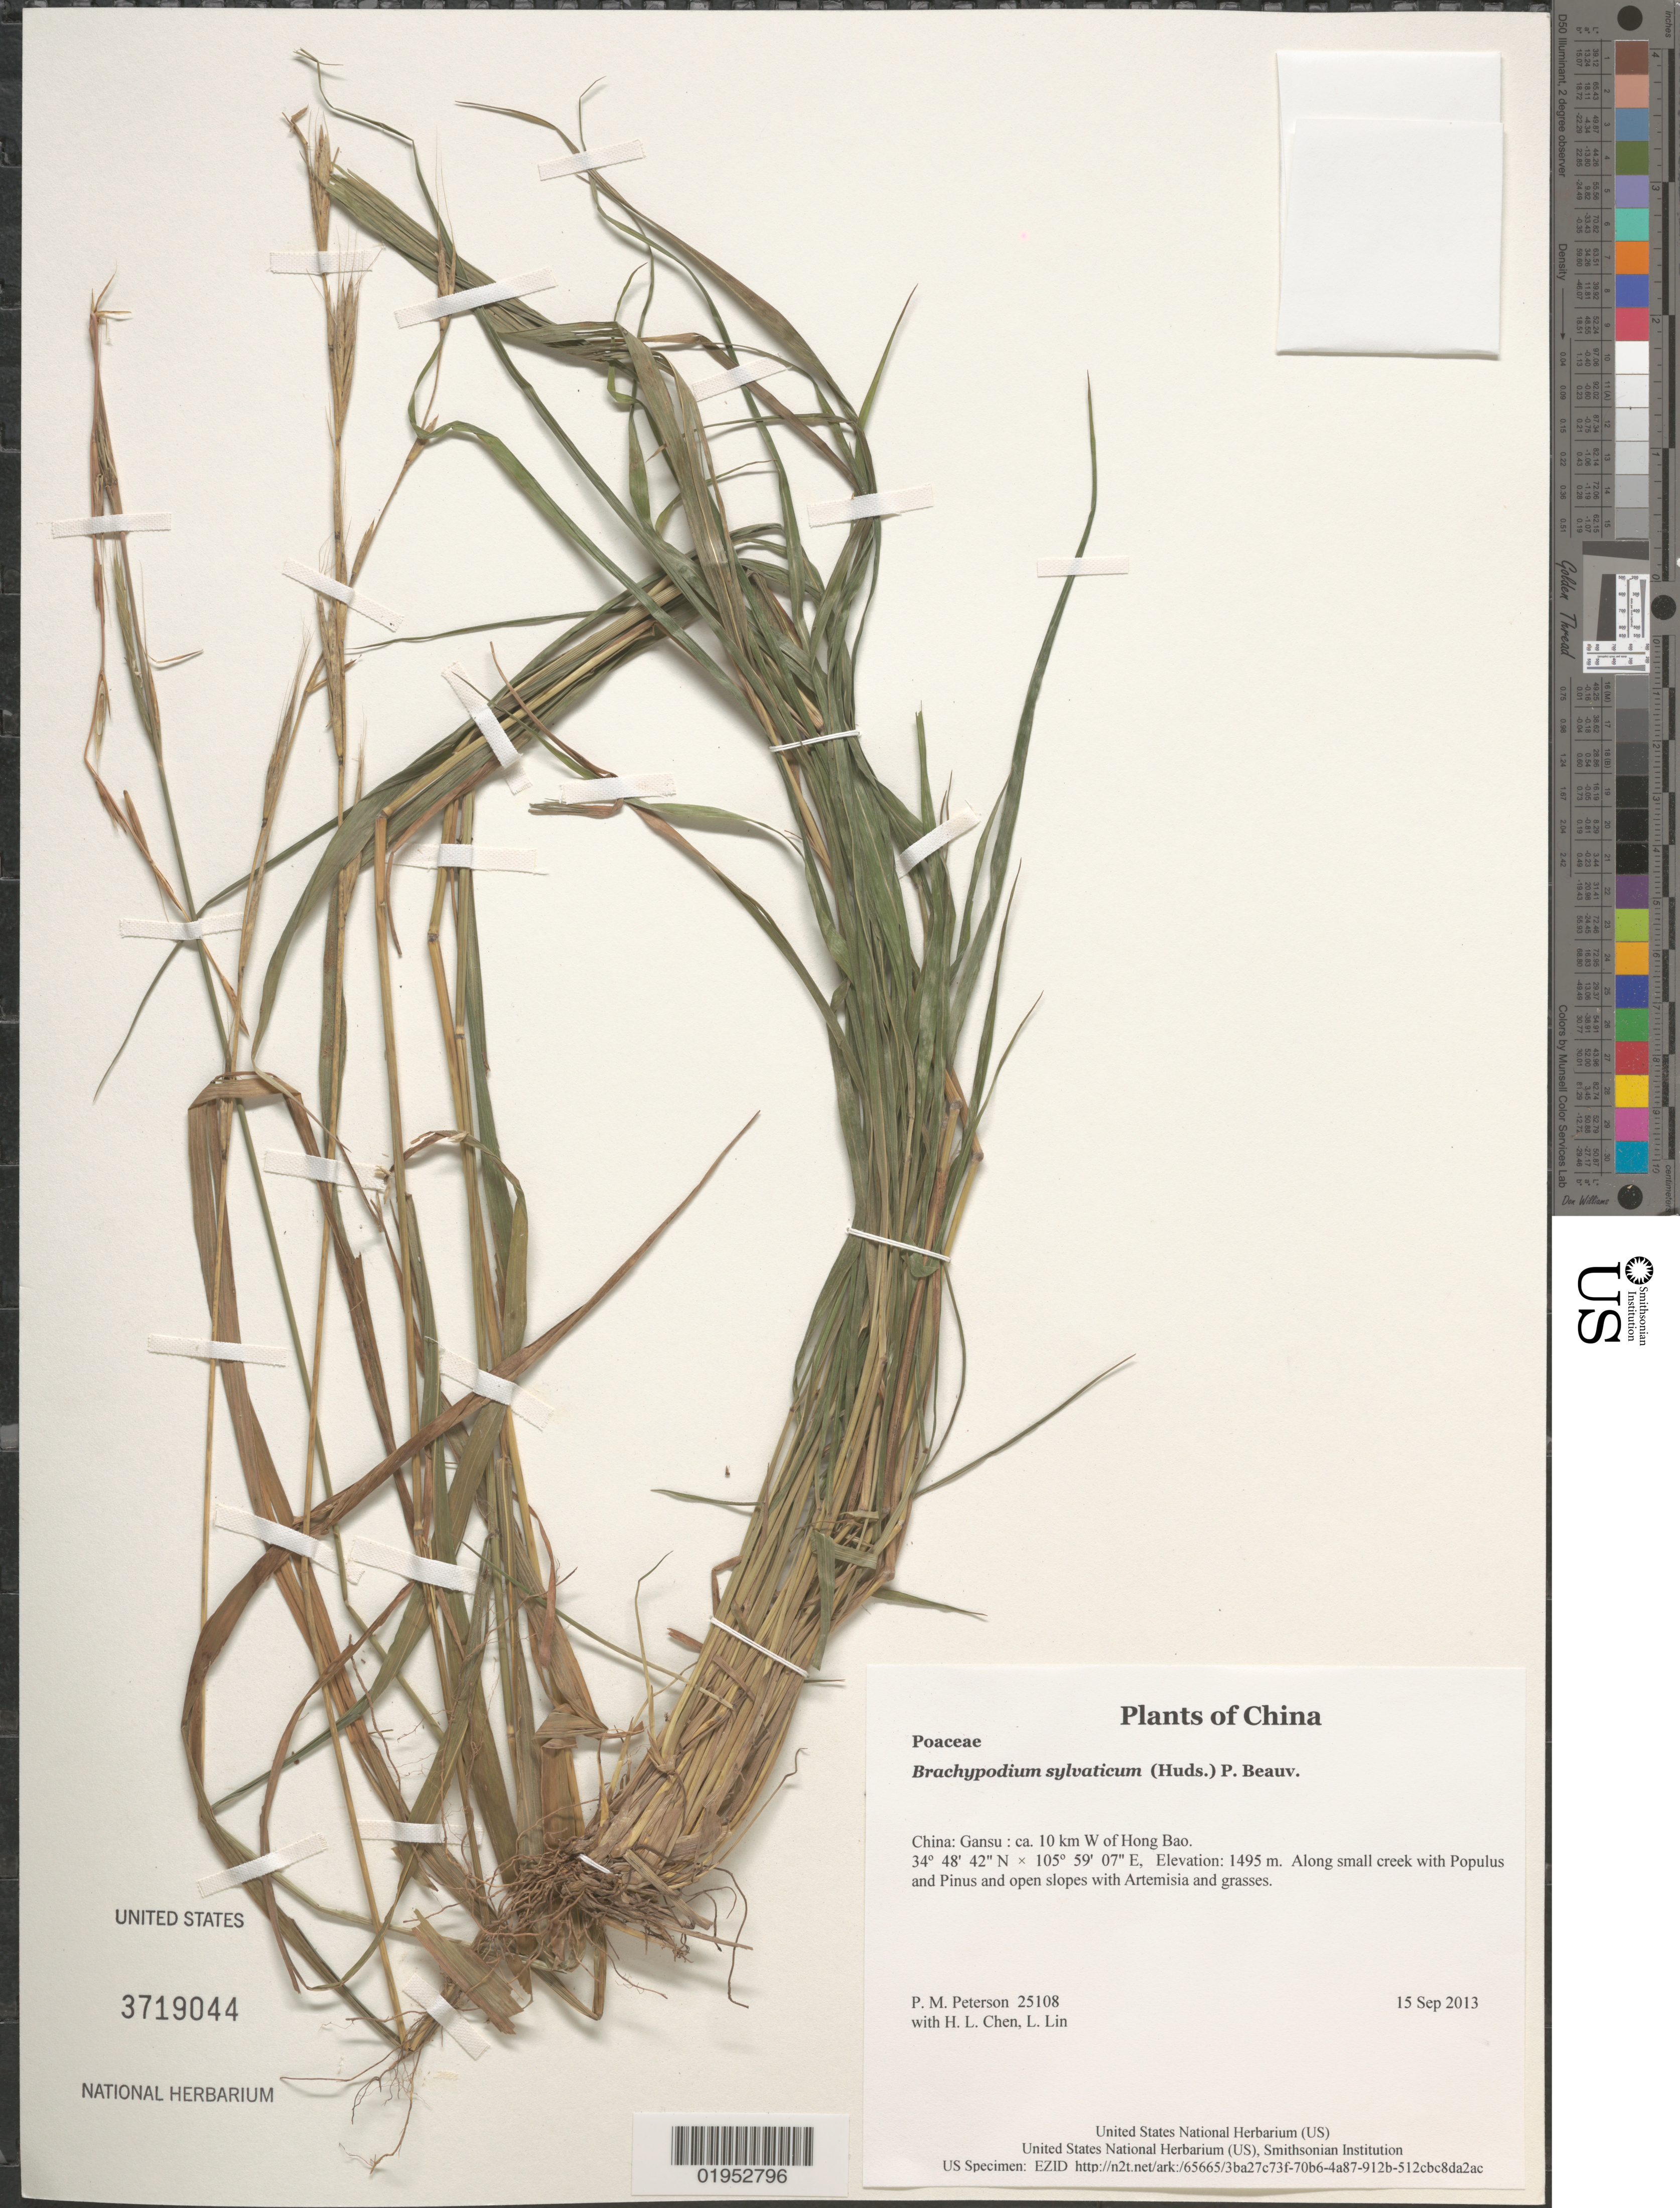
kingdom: Plantae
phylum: Tracheophyta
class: Liliopsida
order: Poales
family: Poaceae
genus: Brachypodium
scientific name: Brachypodium sylvaticum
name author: (Huds.) P. Beauv.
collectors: P. M. Peterson, H. L. Chen & L. Lin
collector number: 25108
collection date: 2013-09-15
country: China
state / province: Gansu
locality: ca. 10 km W of Hong Bao.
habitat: Along small creek with Populus and Pinus and open slopes with Artemisia and grasses.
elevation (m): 1495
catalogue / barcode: US 3719044